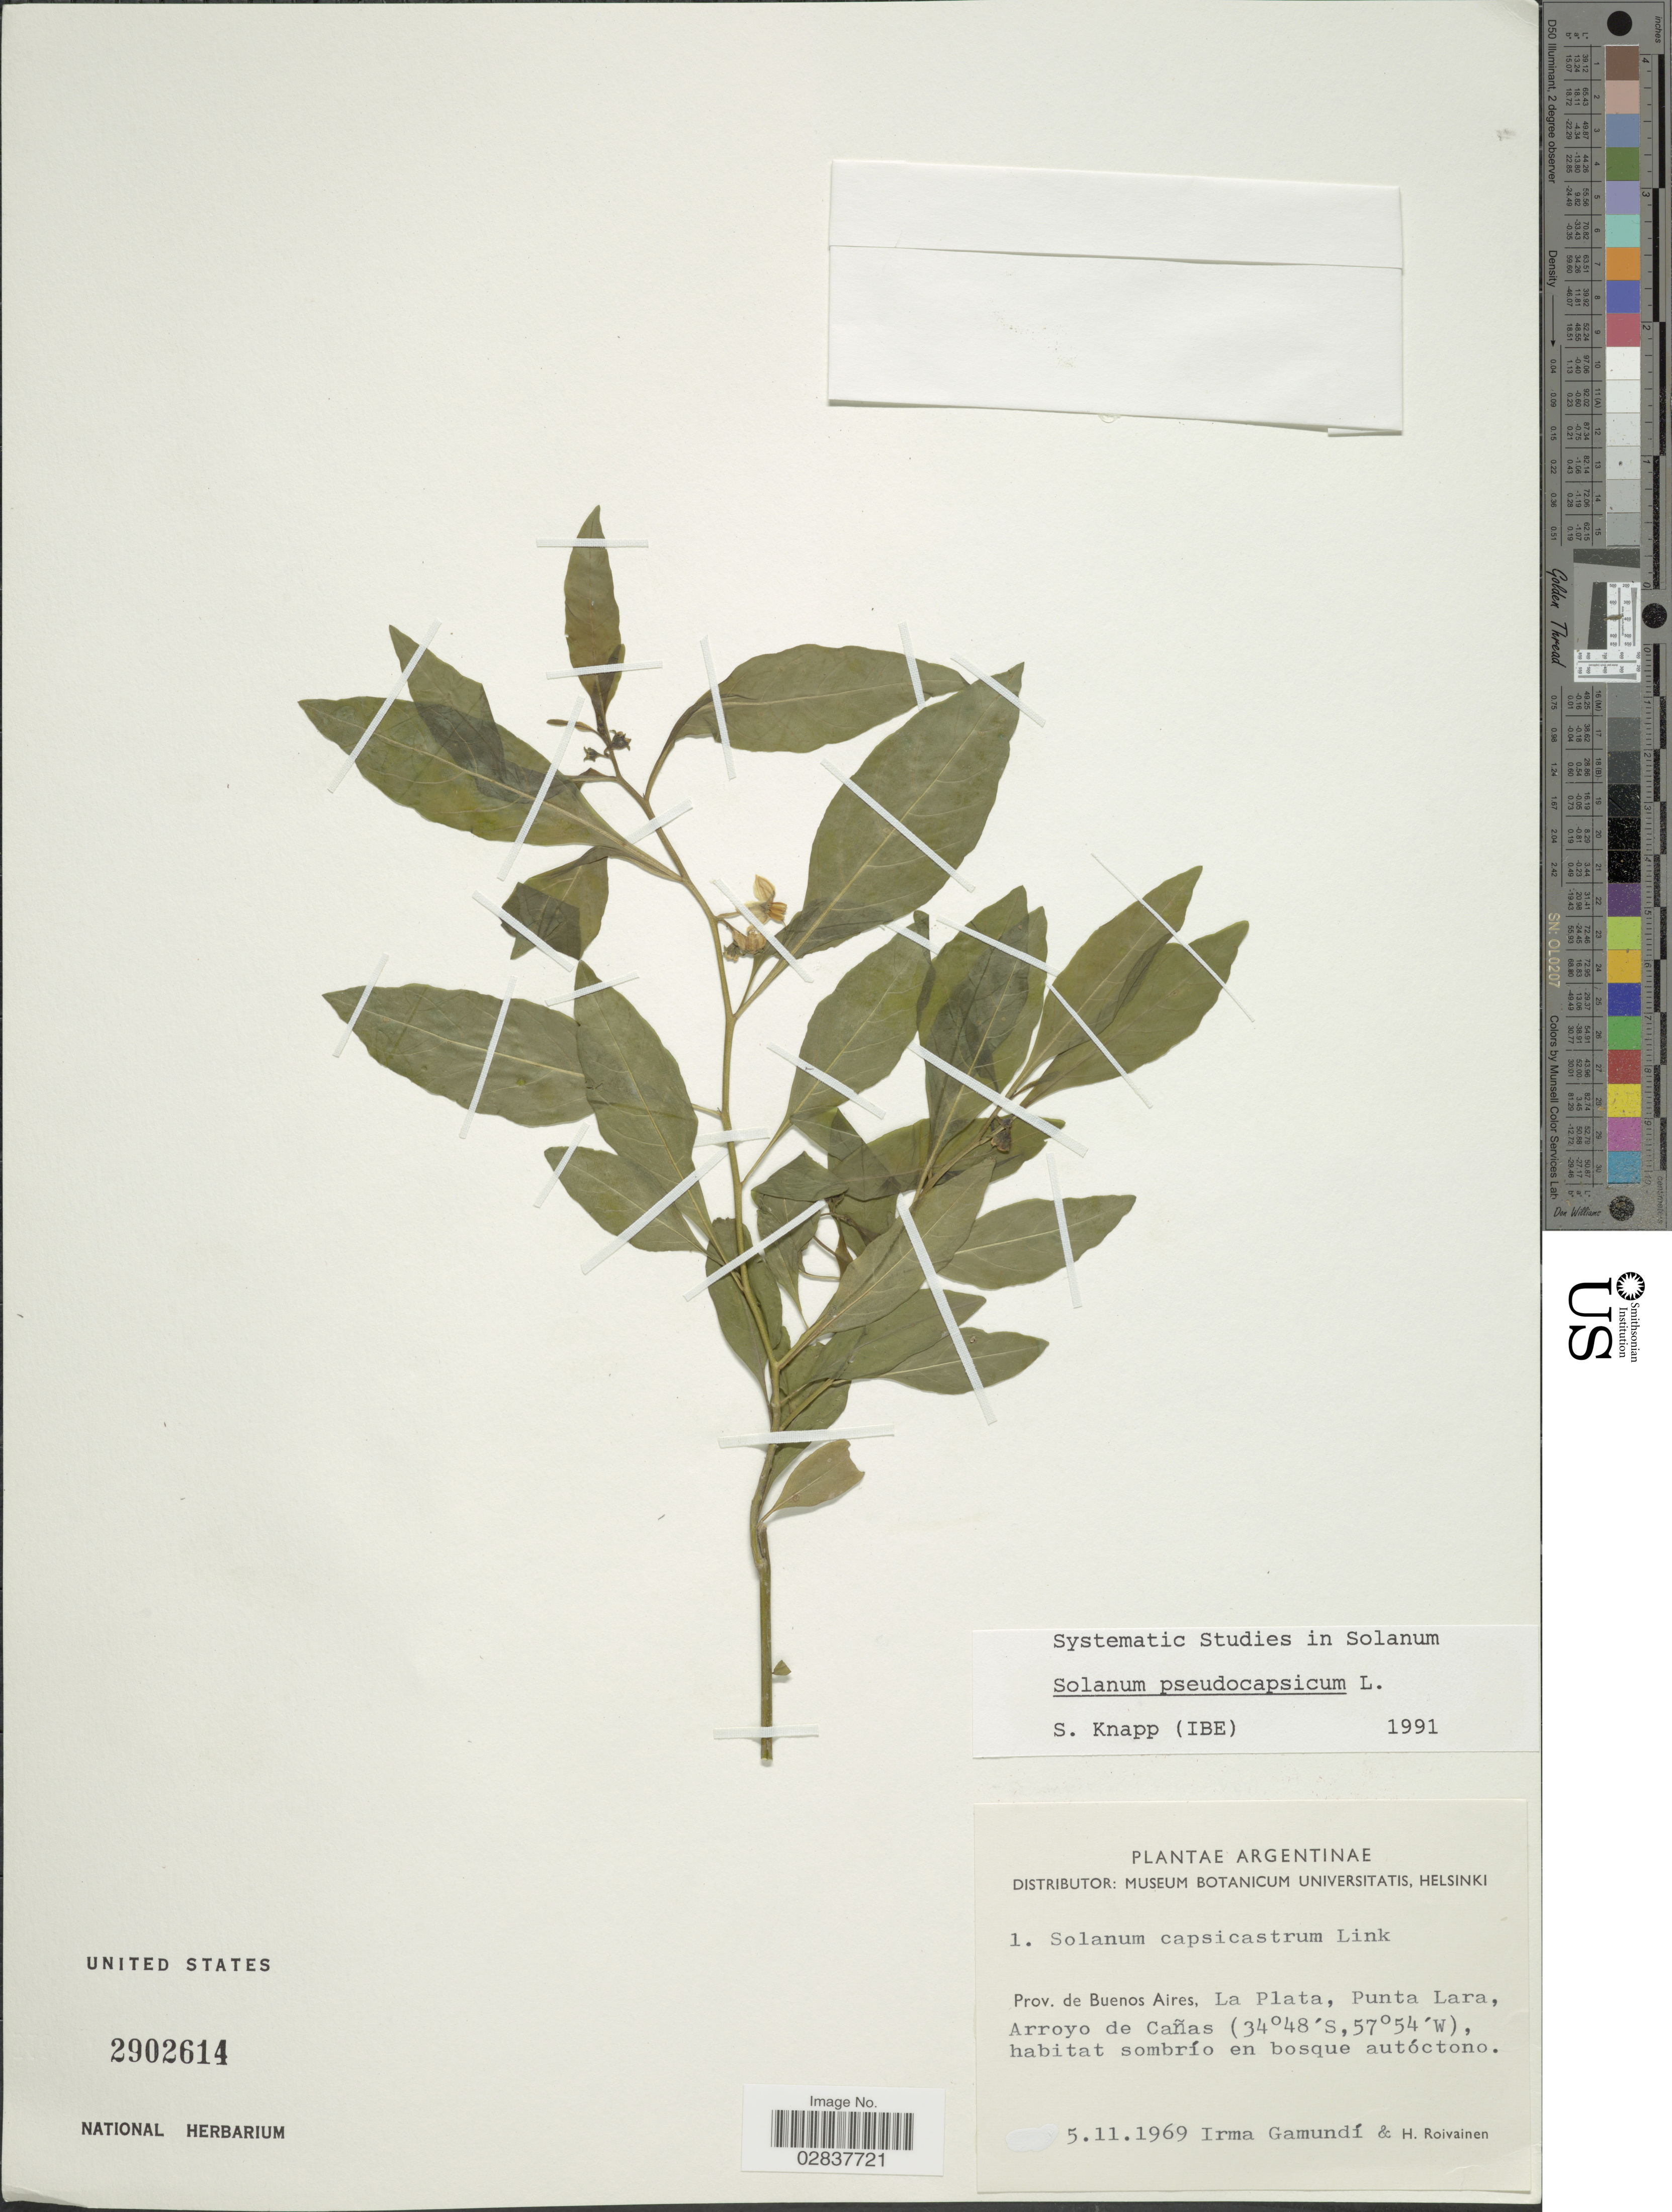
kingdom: Plantae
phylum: Tracheophyta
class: Magnoliopsida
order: Solanales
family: Solanaceae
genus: Solanum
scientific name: Solanum pseudocapsicum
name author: L.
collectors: I. Gamundi & H. Roivainen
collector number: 1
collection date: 1969-11-05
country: Argentina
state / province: Buenos Aires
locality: La Plata, Punta Lara, Arroyo de Cañas.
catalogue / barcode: US 2902614